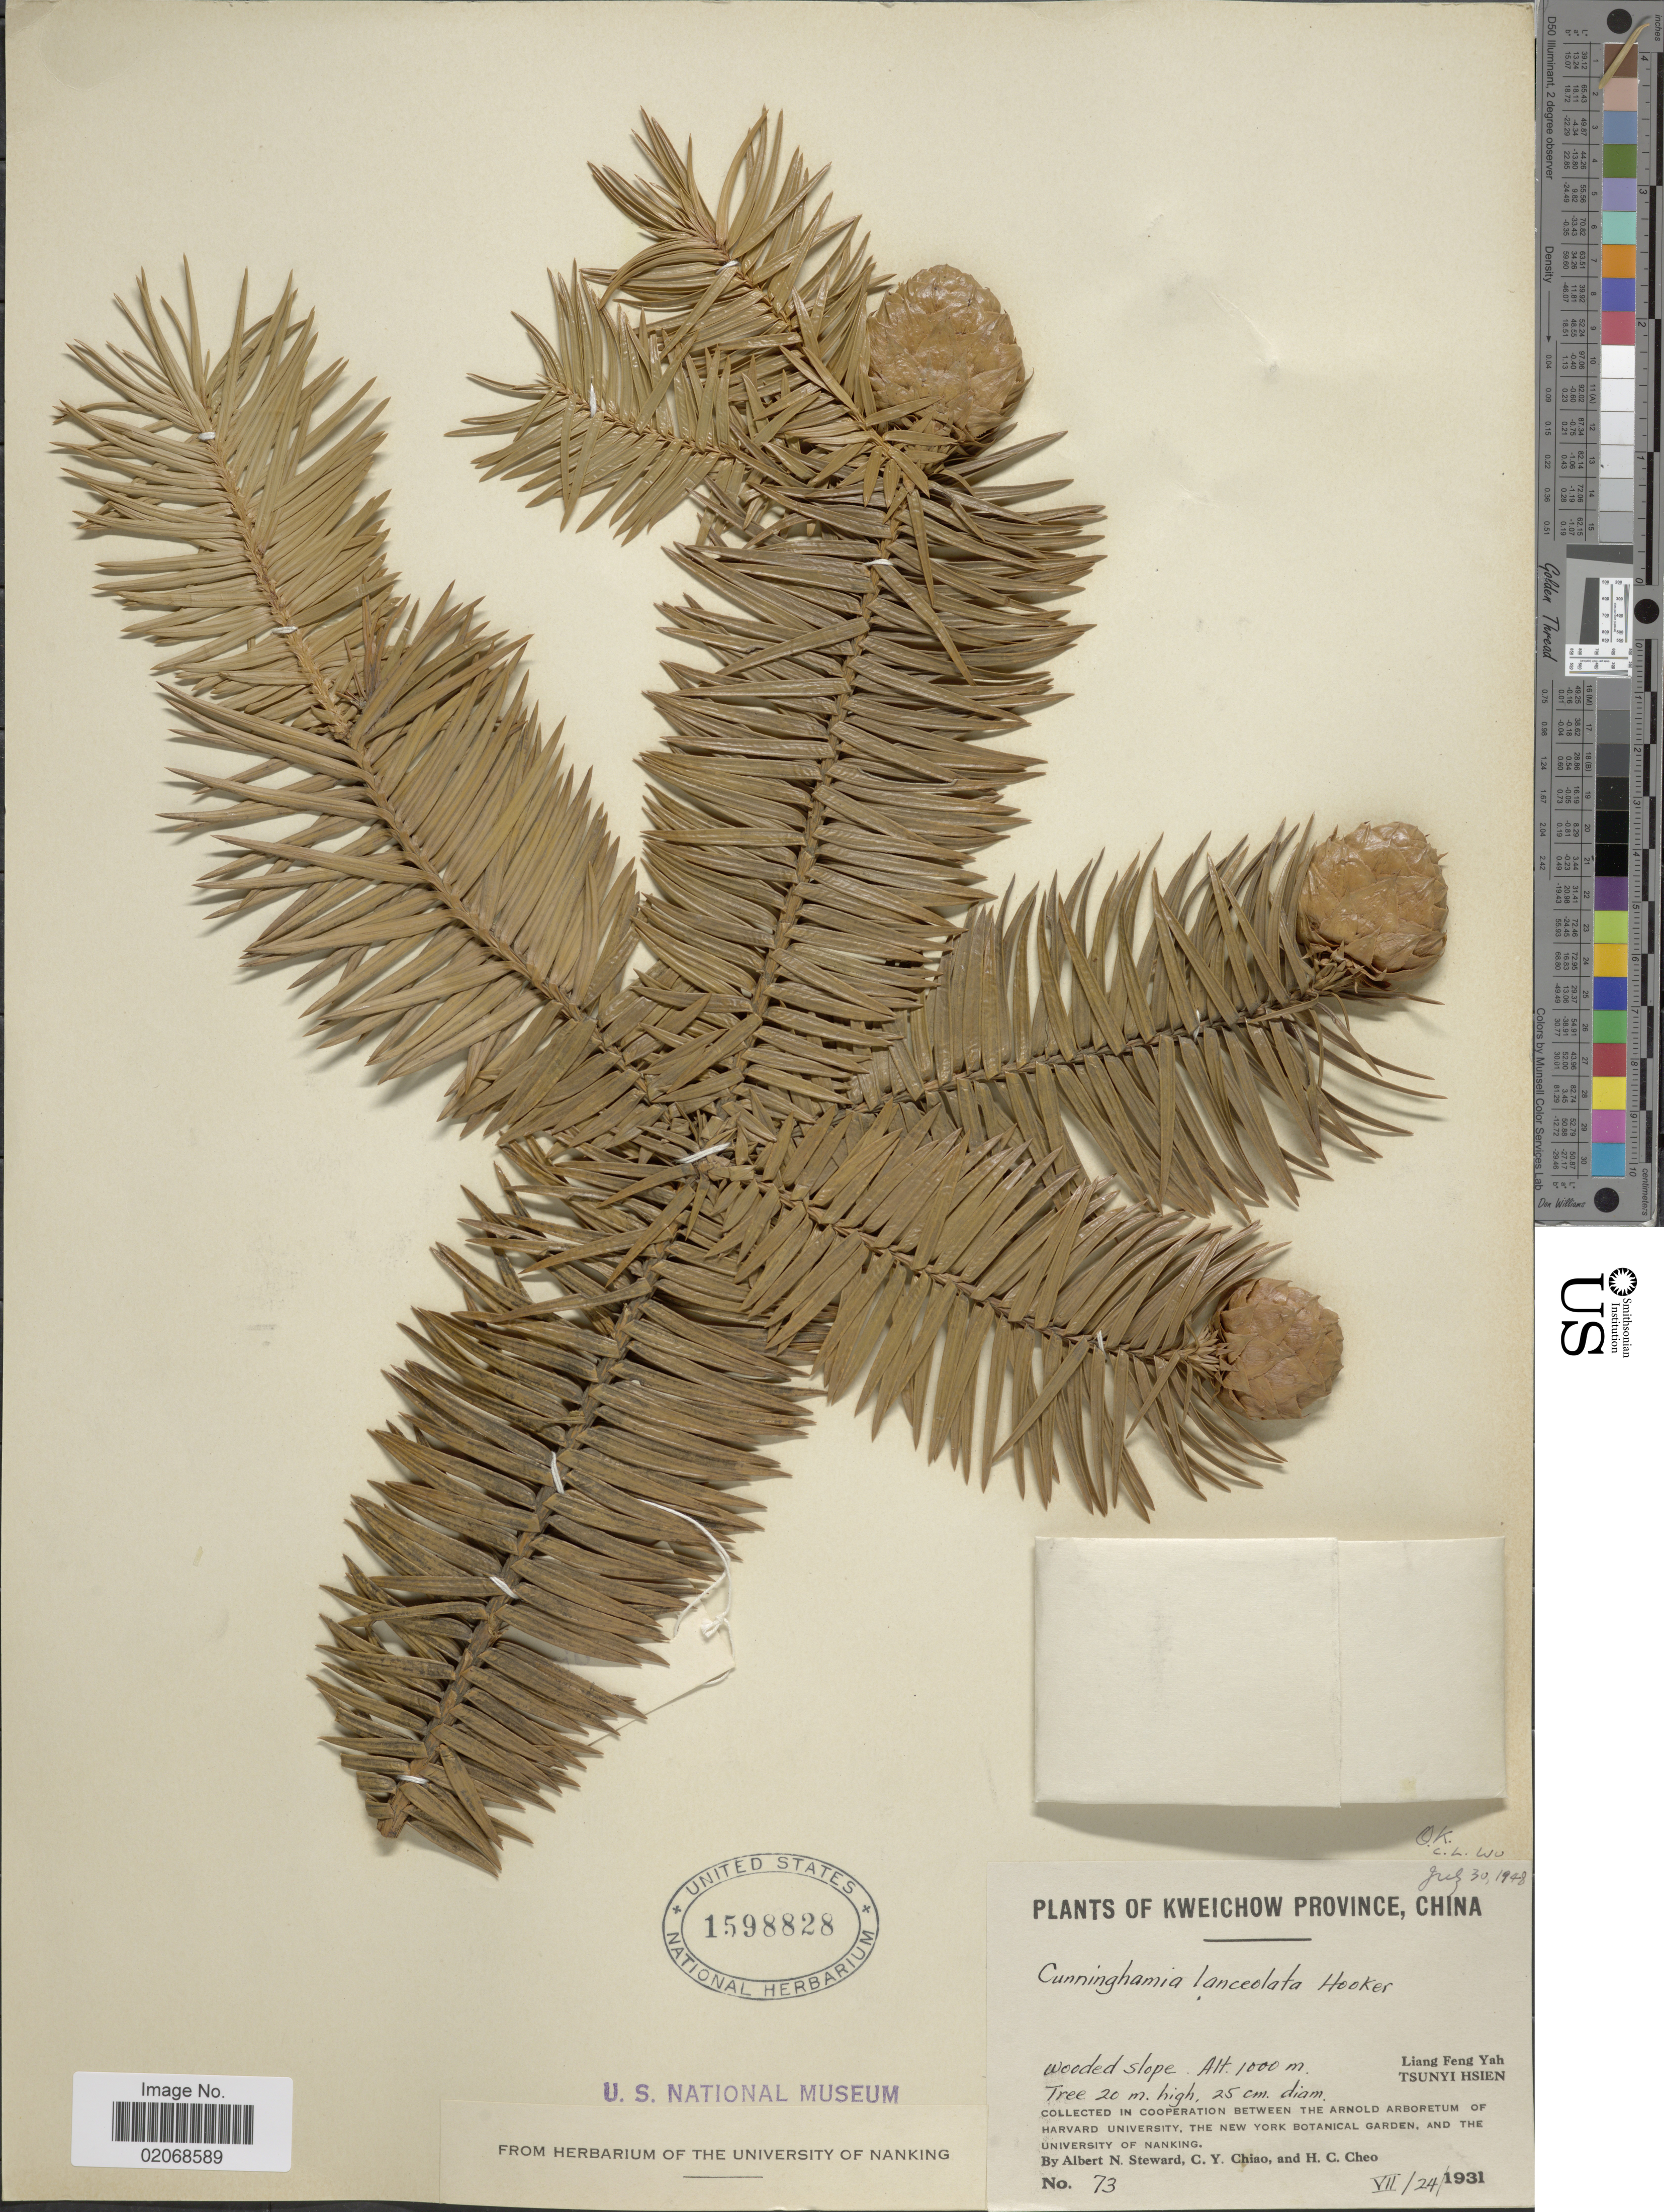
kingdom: Plantae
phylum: Tracheophyta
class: Pinopsida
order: Pinales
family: Cupressaceae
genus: Cunninghamia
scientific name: Cunninghamia lanceolata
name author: (Lamb.) Hook.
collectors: A. N. Steward, C. Y. Chiao & H. Cheo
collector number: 73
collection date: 1931-07-24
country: China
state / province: Guizhou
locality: Kweichow, Liang Feng Yah, Tsunyo Hsien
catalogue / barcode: US 1598828